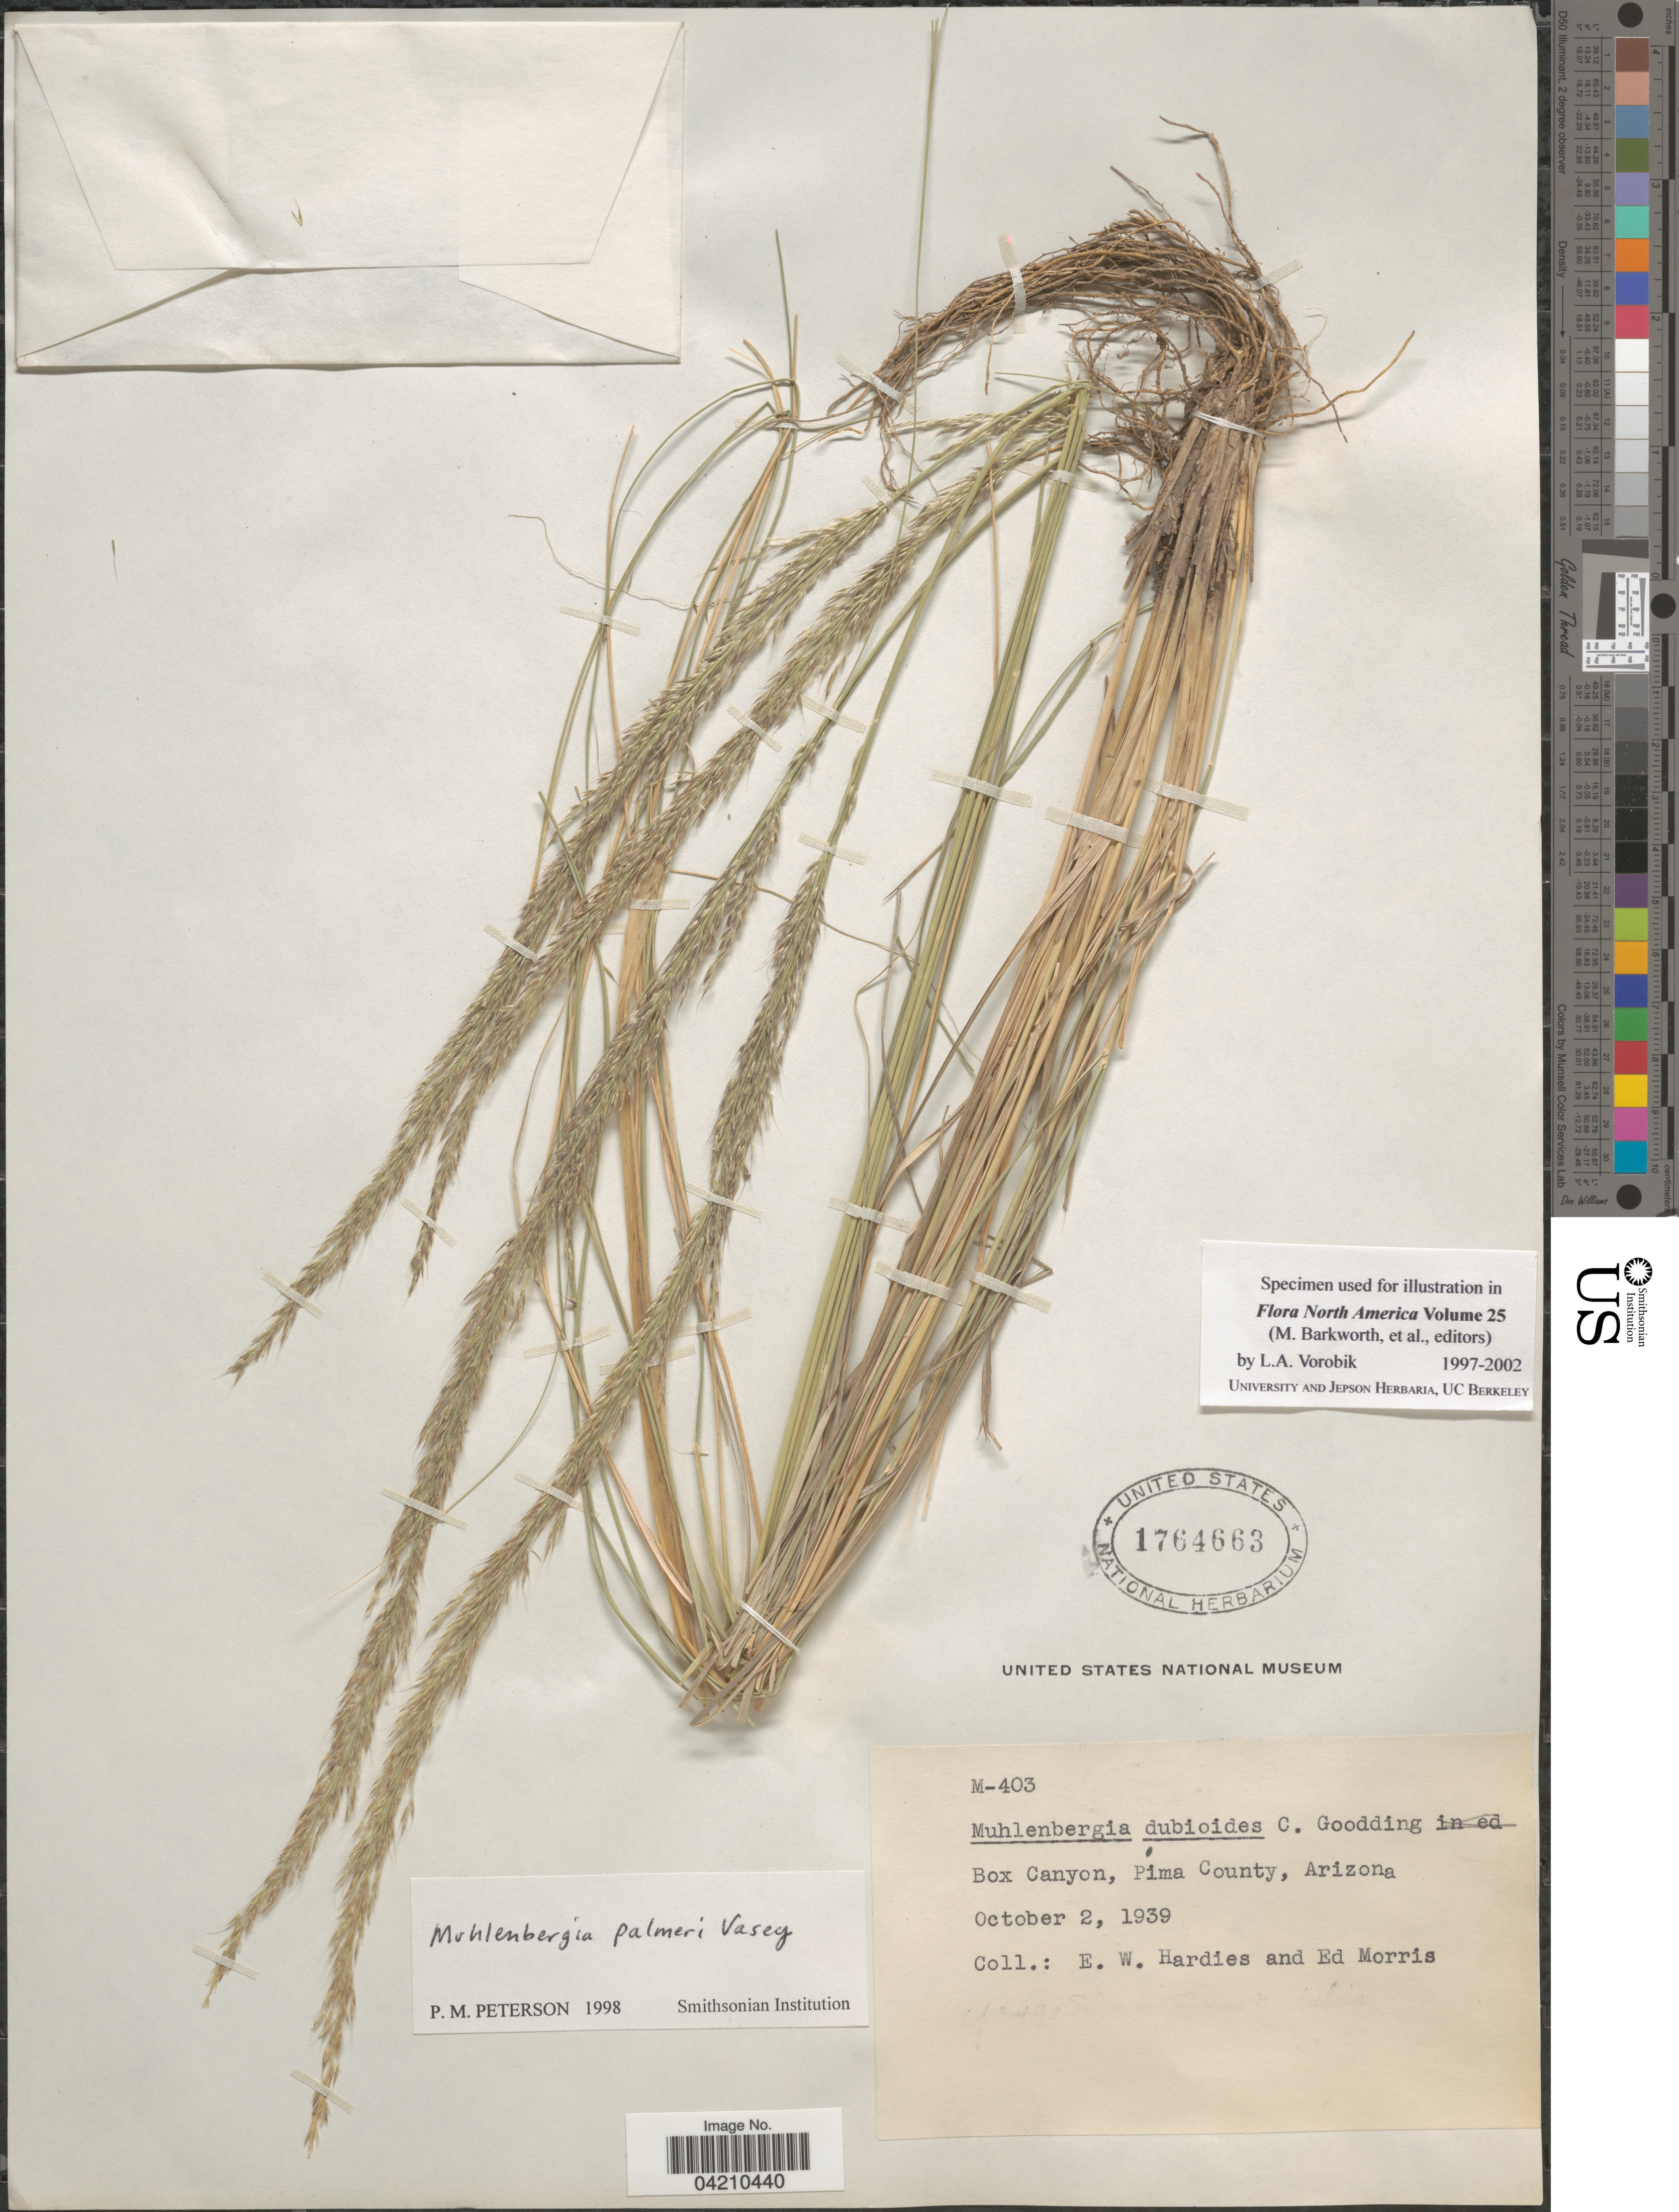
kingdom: Plantae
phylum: Tracheophyta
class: Liliopsida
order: Poales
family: Poaceae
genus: Muhlenbergia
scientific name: Muhlenbergia palmeri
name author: Vasey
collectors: E. Hardies & E. L. Morris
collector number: M-403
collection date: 1939-10-02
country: United States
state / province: Arizona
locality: Box Canyon, Pima County.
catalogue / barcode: US 1764663